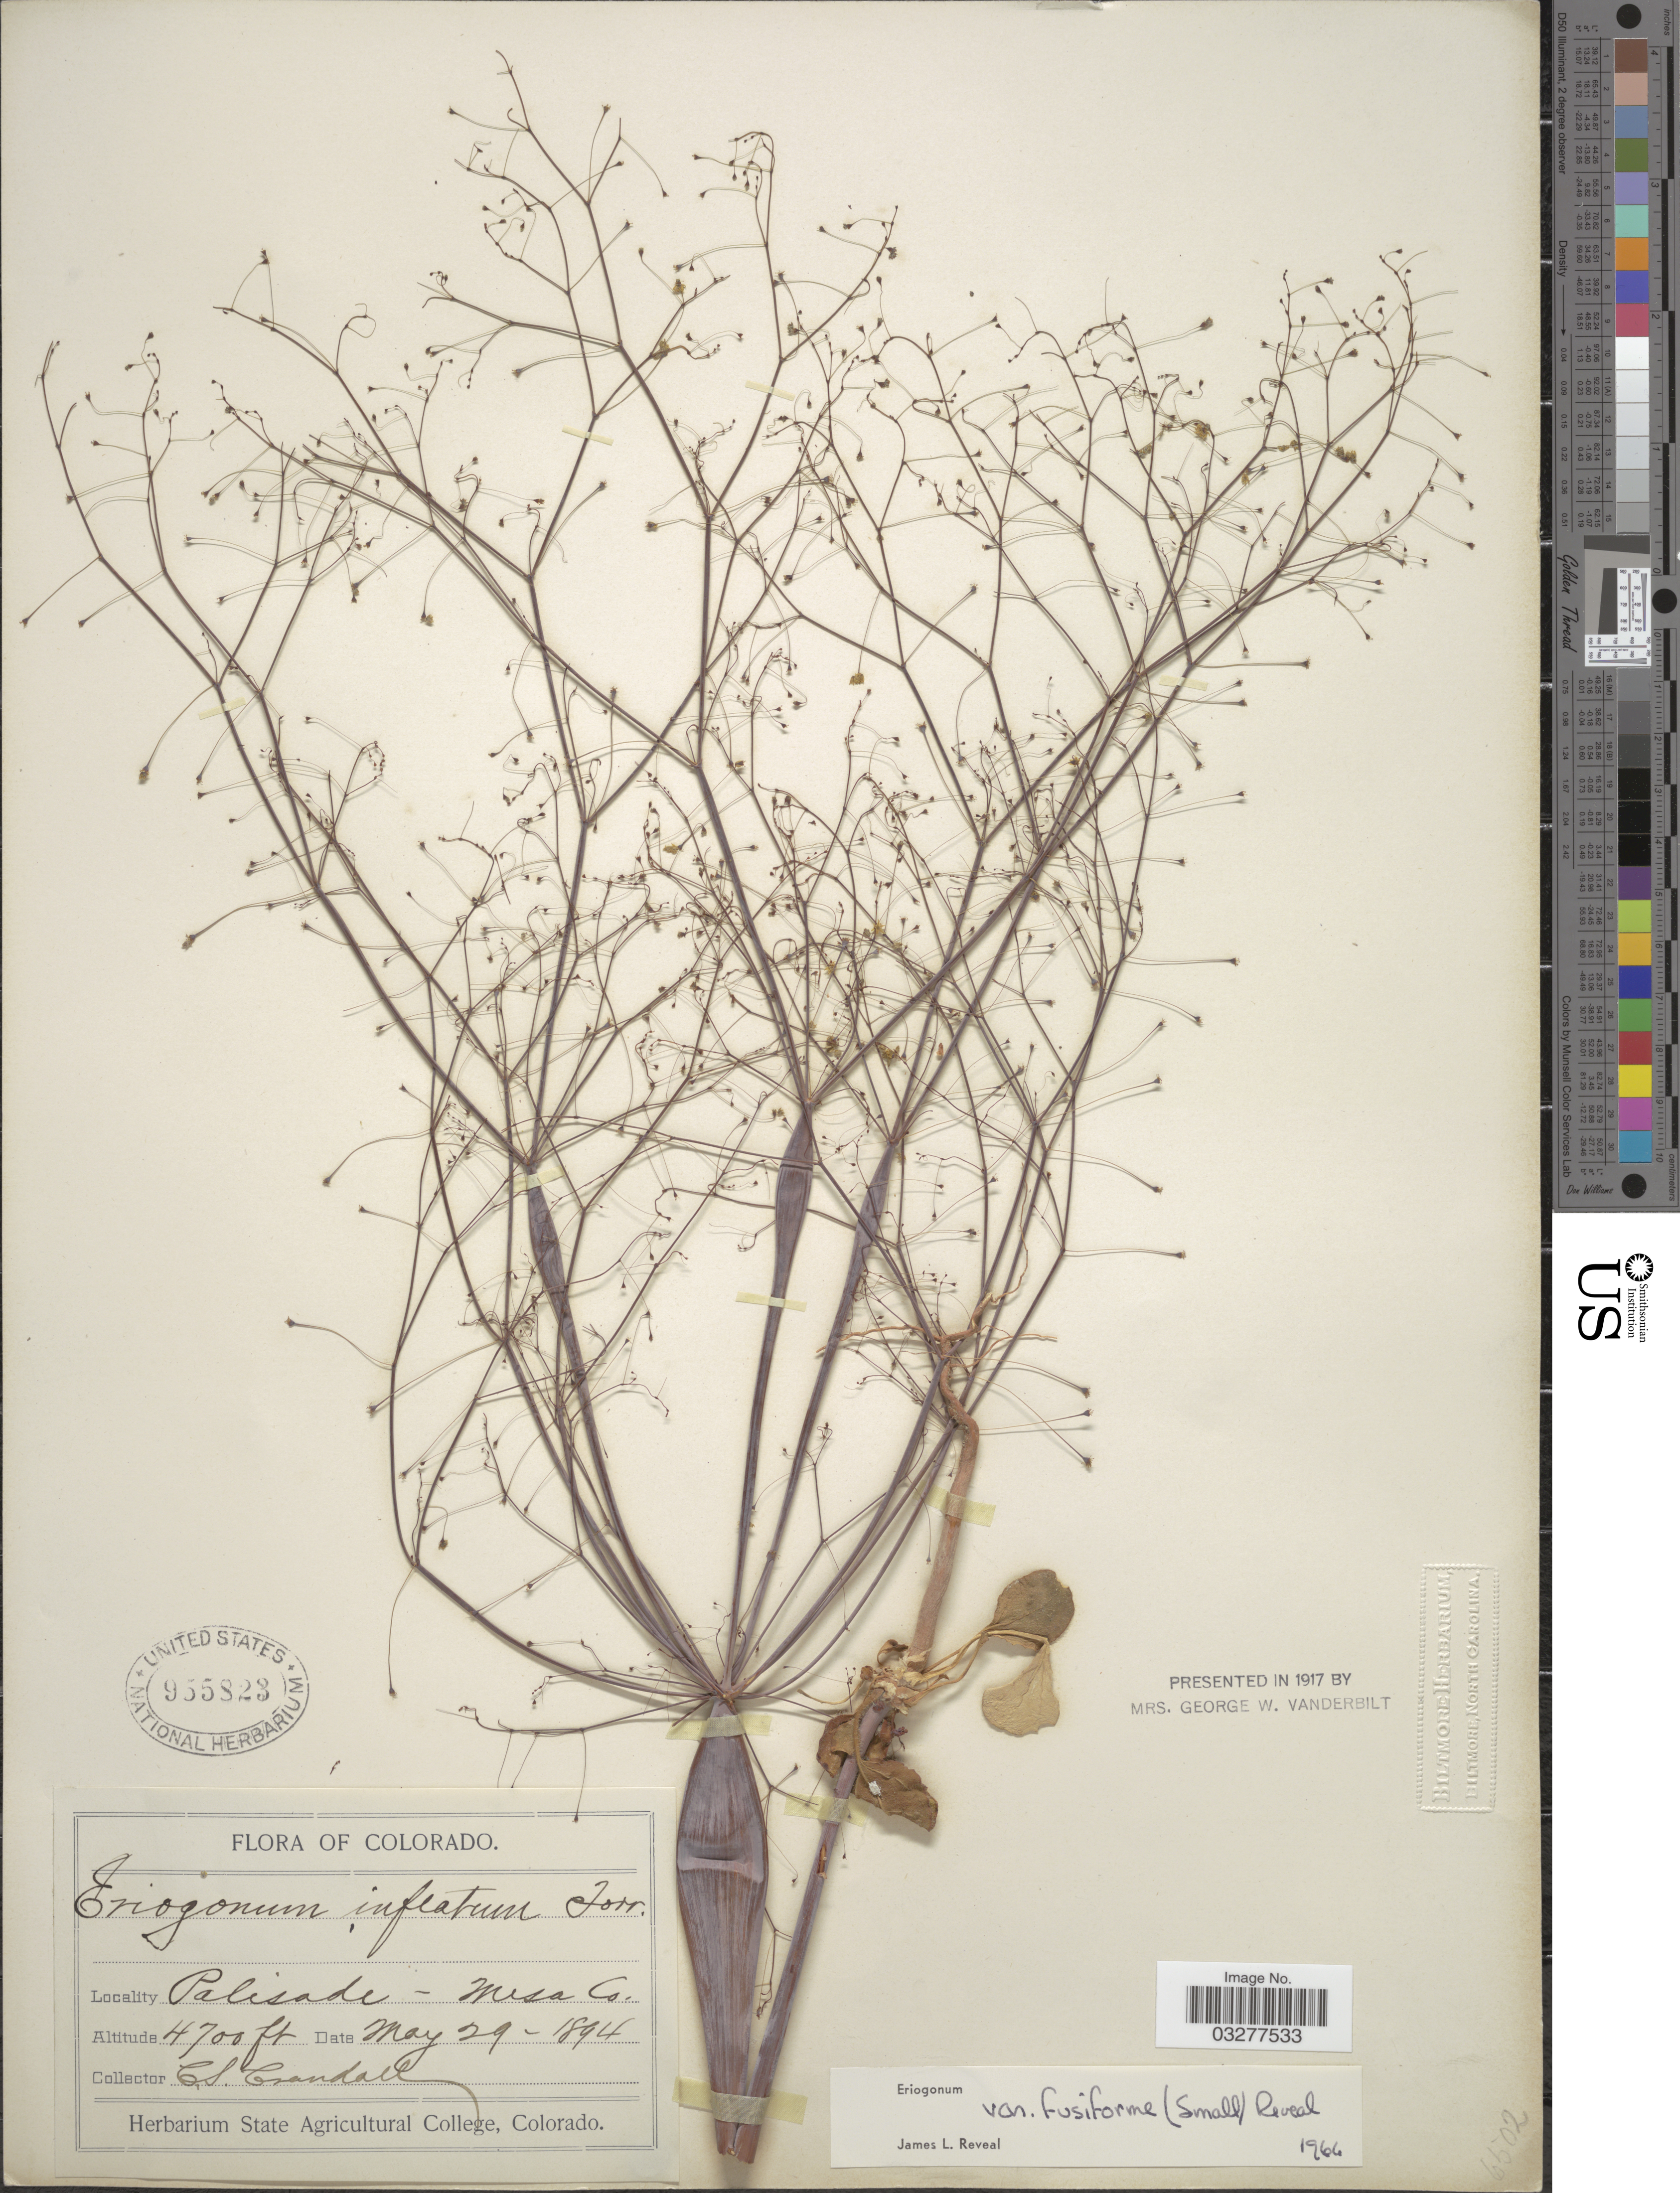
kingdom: Plantae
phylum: Tracheophyta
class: Magnoliopsida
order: Caryophyllales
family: Polygonaceae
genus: Eriogonum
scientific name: Eriogonum inflatum var. fusiforme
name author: (Small) Reveal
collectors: C. Crandall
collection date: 1894-05-29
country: United States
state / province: Colorado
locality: Palisade - Mesa Co.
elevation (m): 1433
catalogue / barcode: US 955823